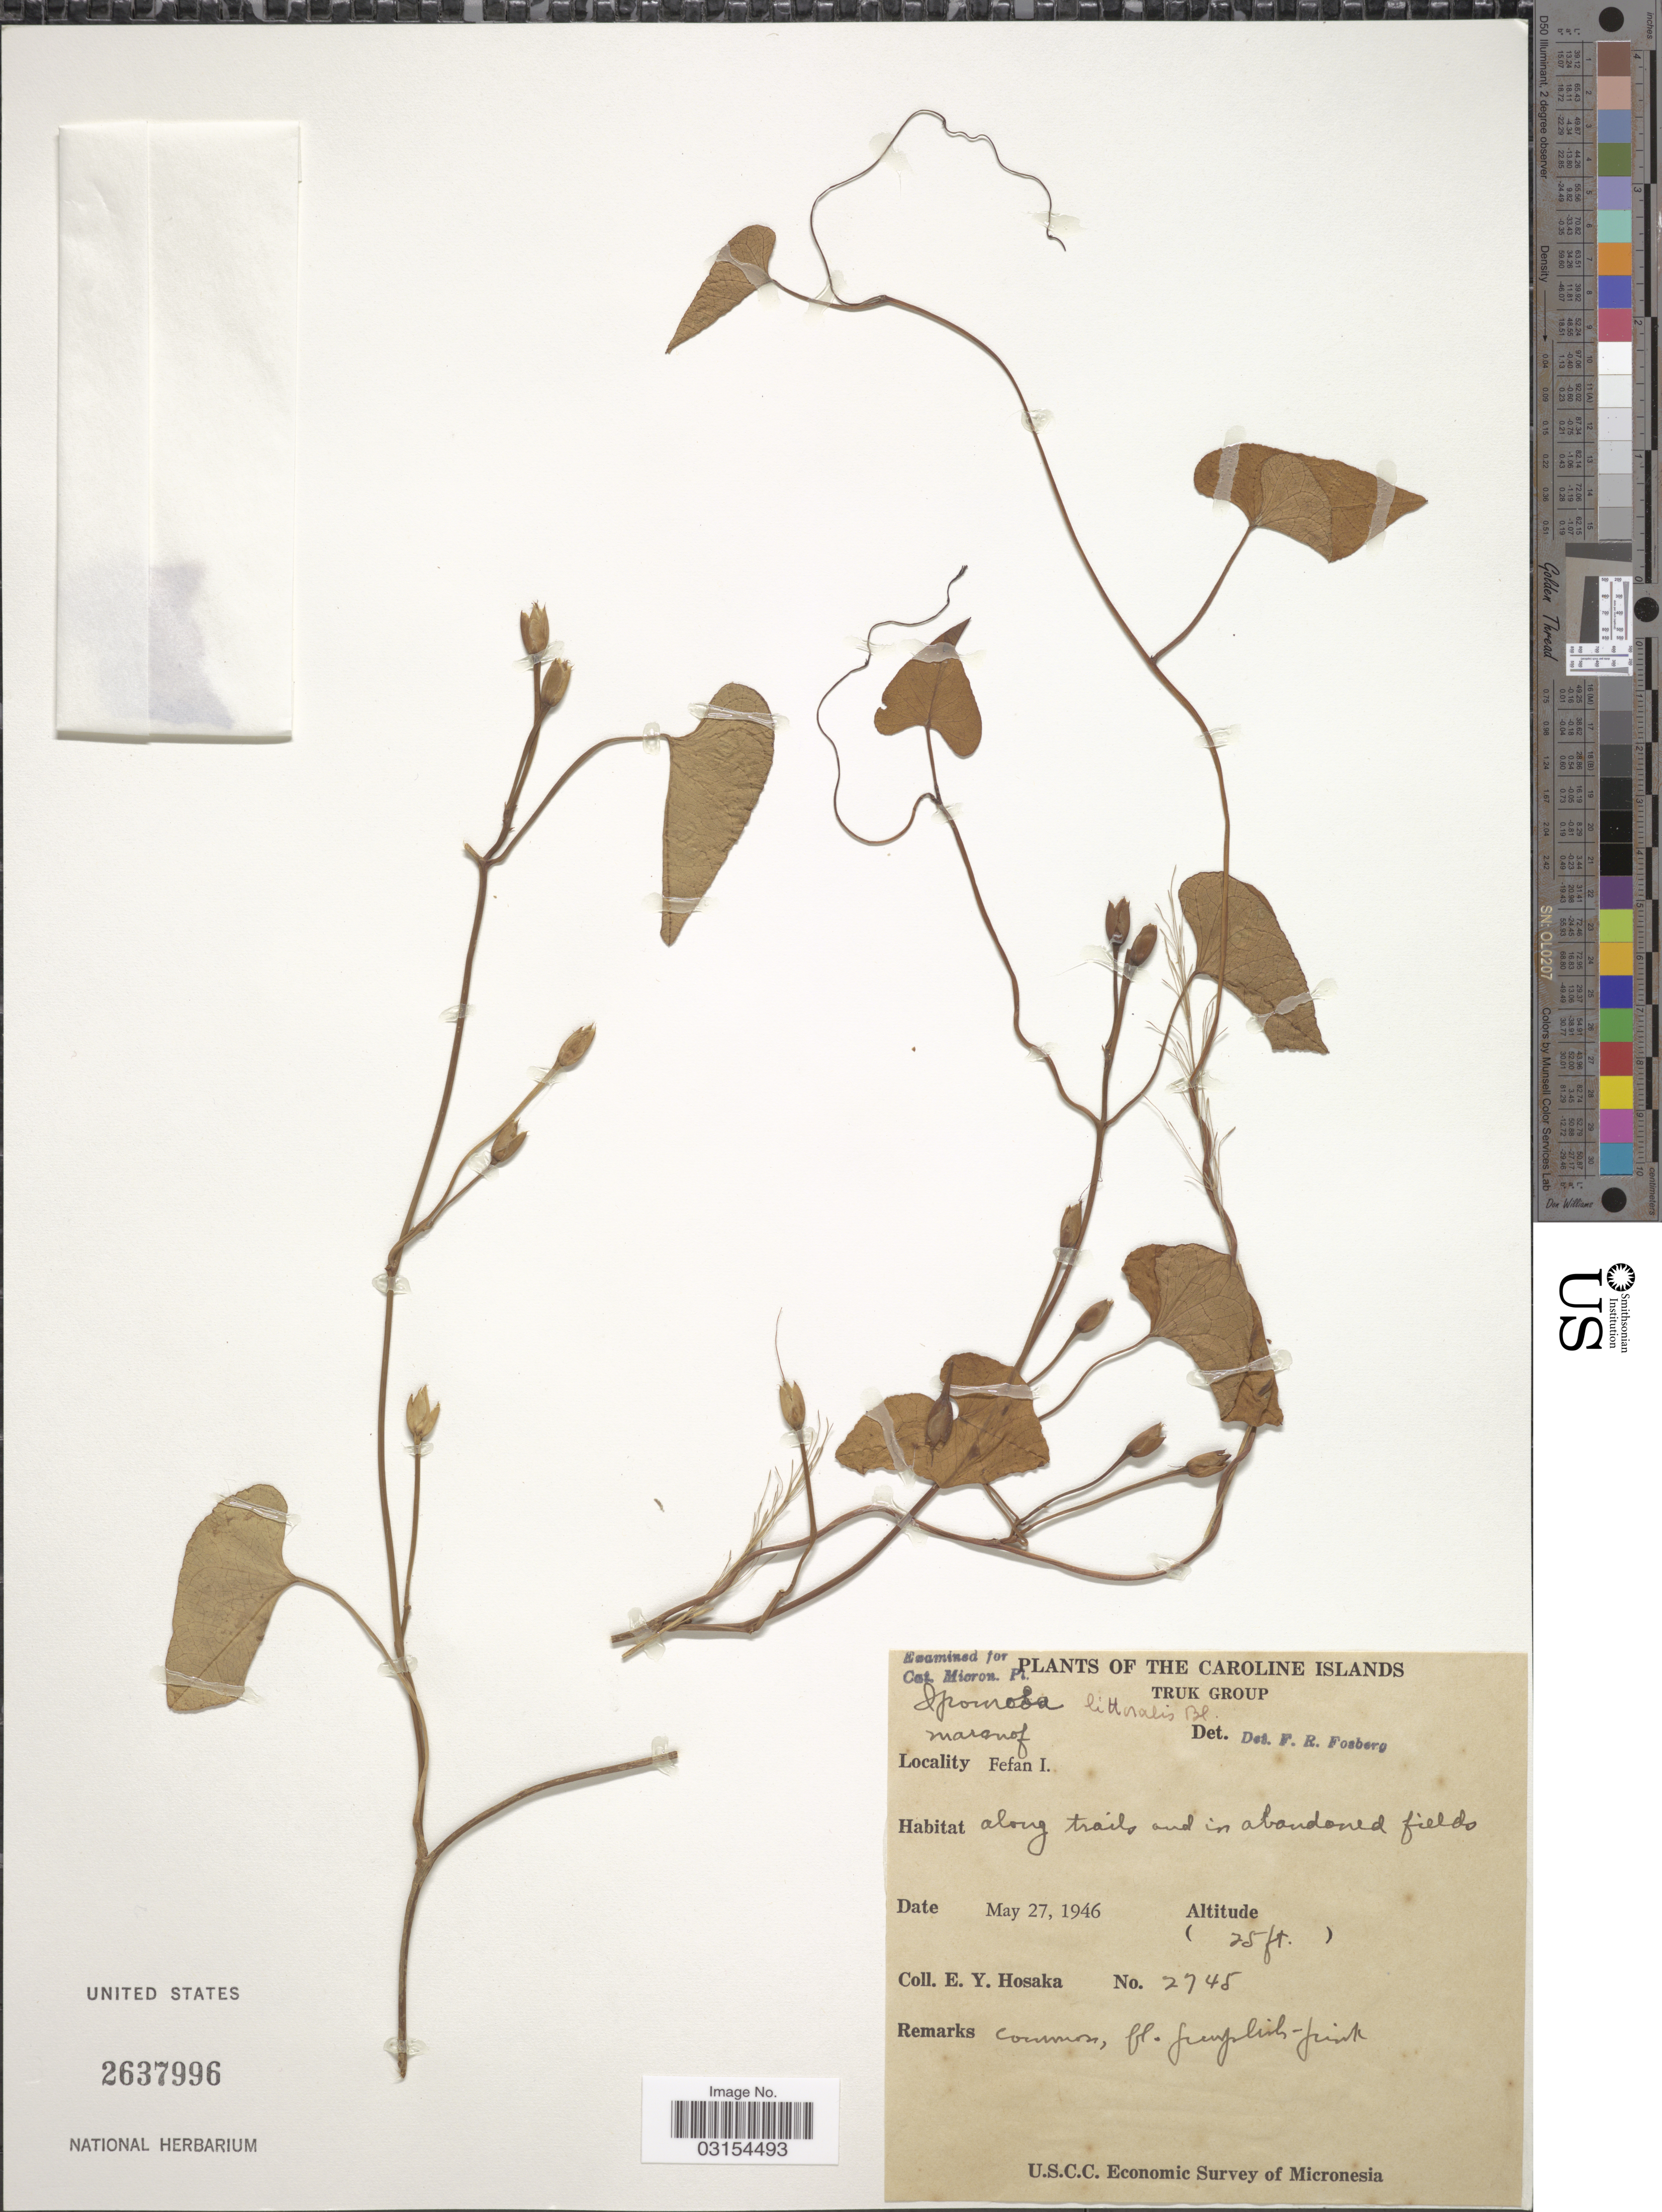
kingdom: Plantae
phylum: Tracheophyta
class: Magnoliopsida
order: Solanales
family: Convolvulaceae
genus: Ipomoea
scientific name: Ipomoea littoralis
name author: Blume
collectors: E. Y. Hosaka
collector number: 2745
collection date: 1946-05-27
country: Micronesia, Federated States of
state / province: Truk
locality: Caroline Islands. Truk Group. Fefan I.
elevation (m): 8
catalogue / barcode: US 2637996